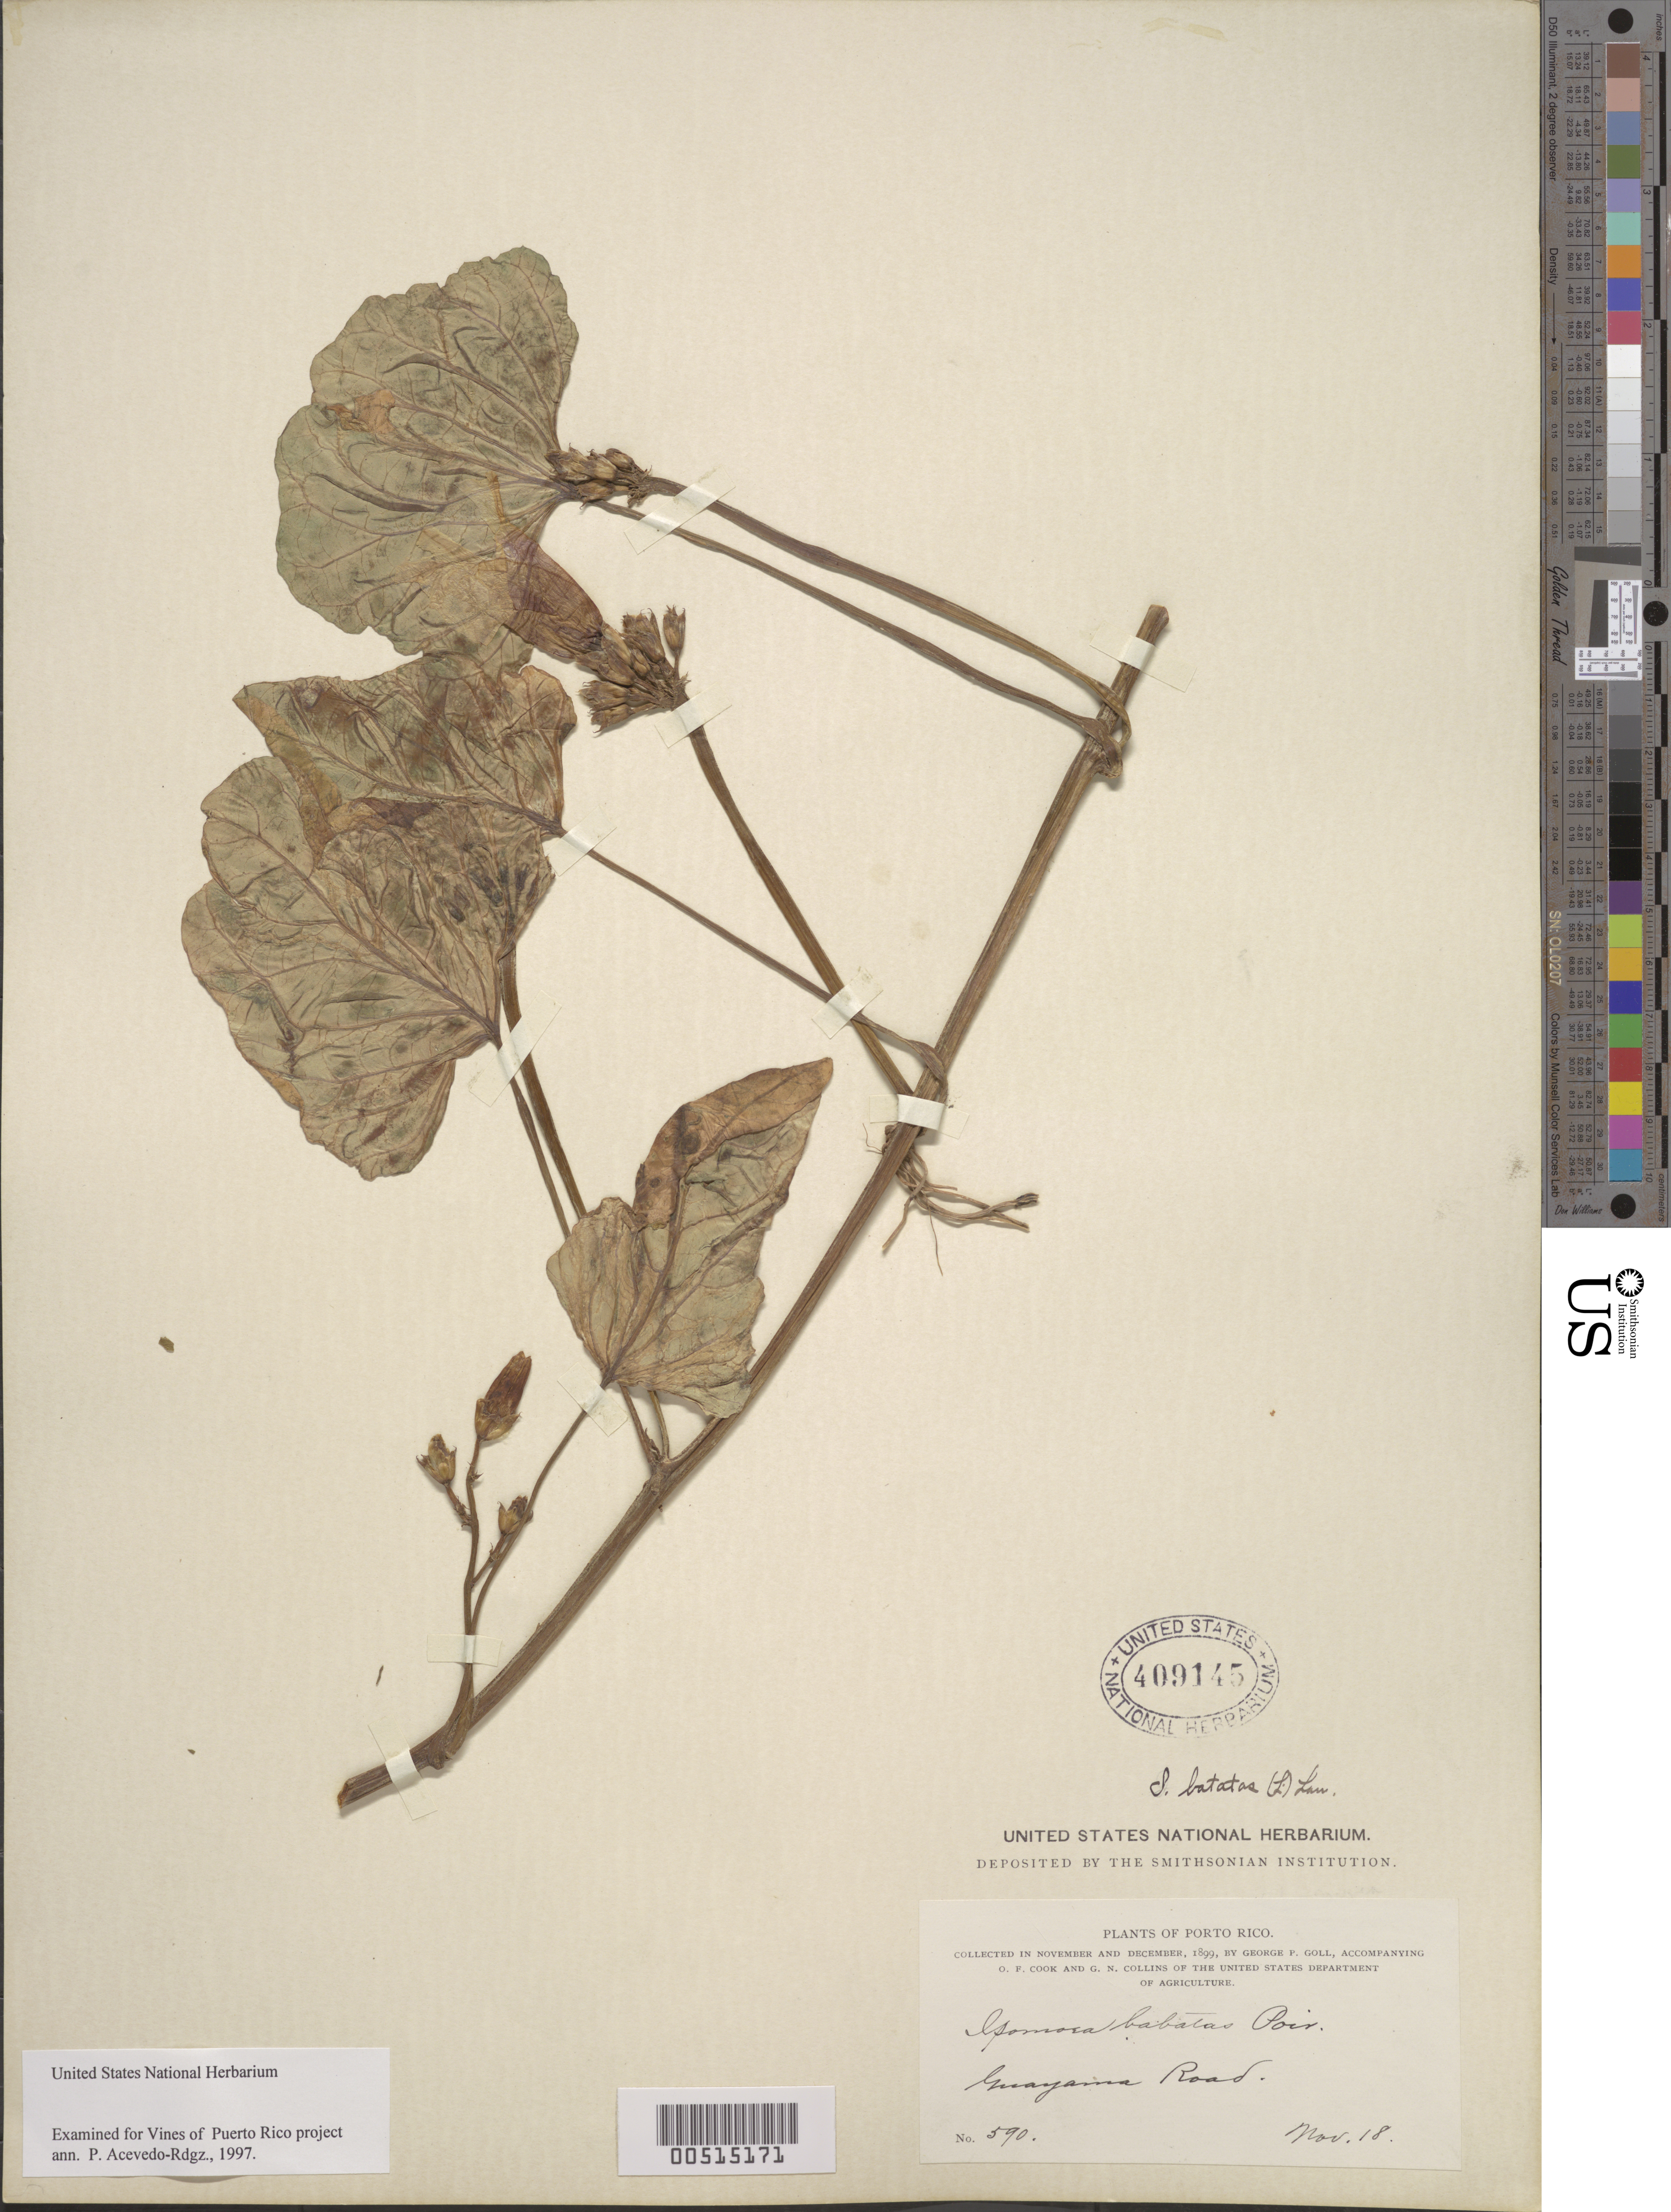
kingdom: Plantae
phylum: Tracheophyta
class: Magnoliopsida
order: Solanales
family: Convolvulaceae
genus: Ipomoea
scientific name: Ipomoea batatas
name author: (L.) Lam.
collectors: G. Goll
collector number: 590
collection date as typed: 18 Nov 1899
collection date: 1899-11-18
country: Puerto Rico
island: Greater Antilles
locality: Guayama Road.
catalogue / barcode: US 409145